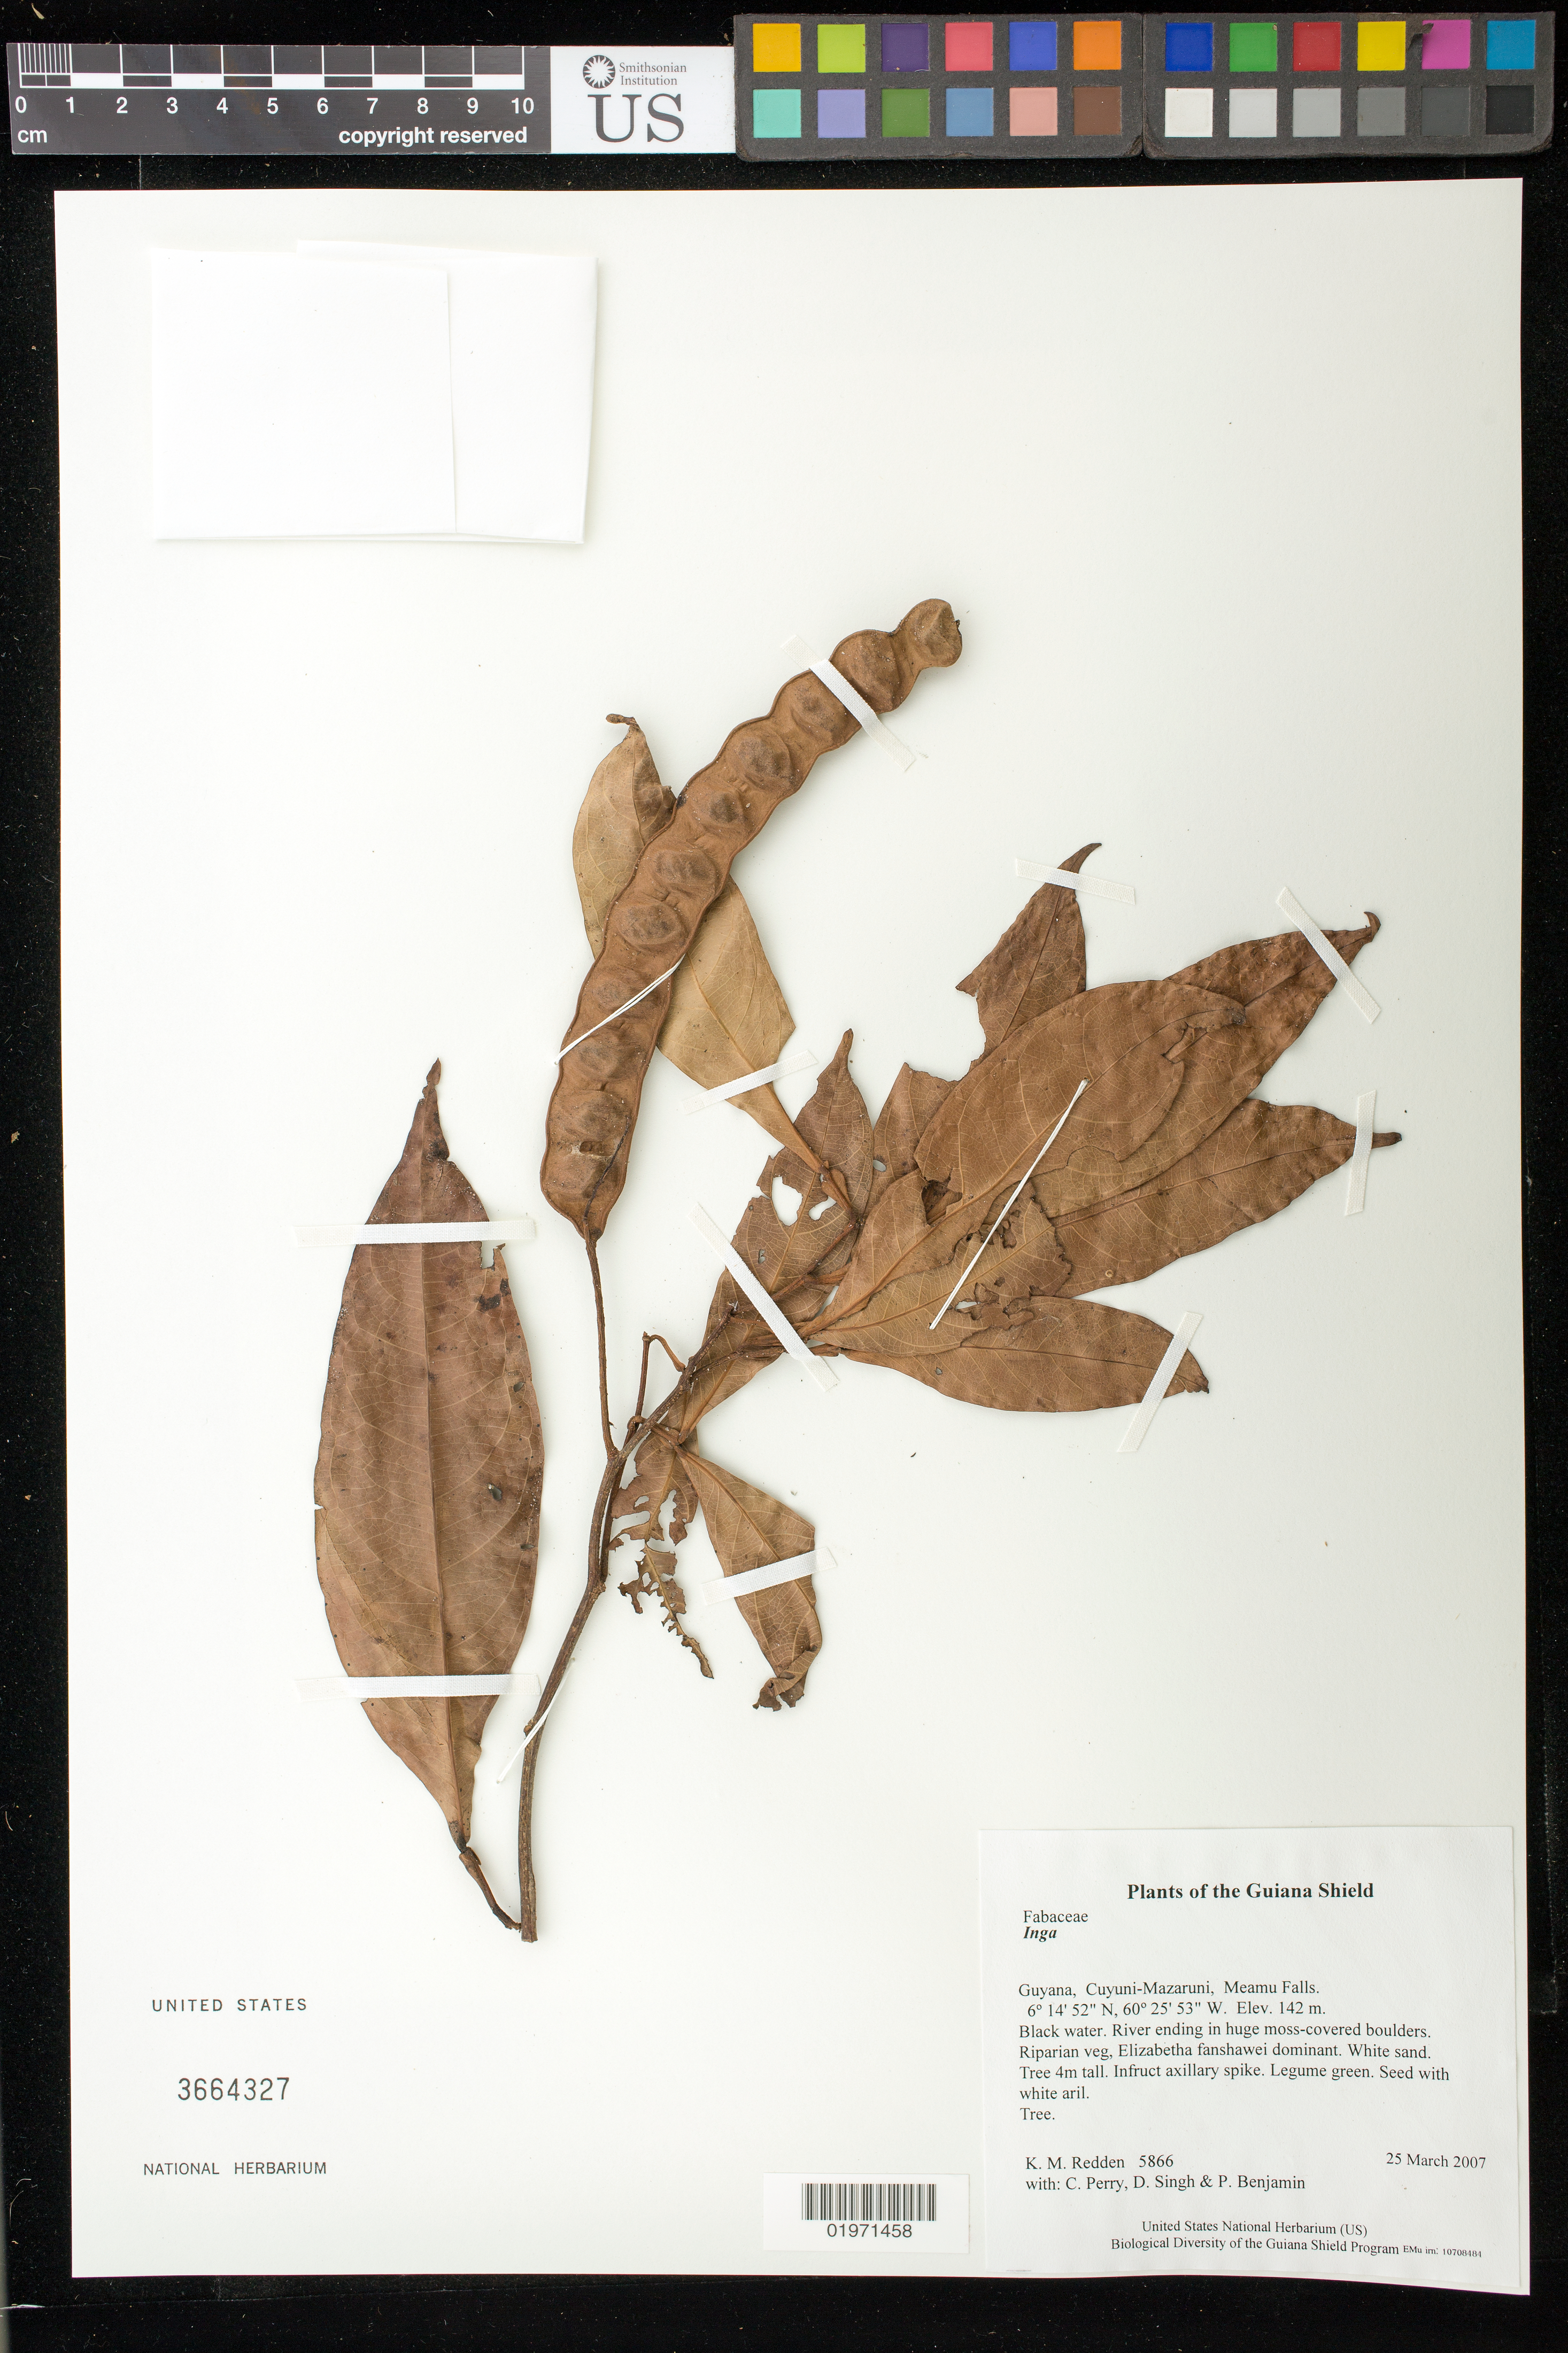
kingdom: Plantae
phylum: Tracheophyta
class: Magnoliopsida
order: Fabales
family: Fabaceae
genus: Inga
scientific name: Inga sp.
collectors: K. M. Redden, C. Perry, D. Singh & P. Benjamin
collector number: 5866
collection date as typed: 25 March 2007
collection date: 2007-03-25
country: Guyana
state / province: Cuyuni-Mazaruni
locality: Meamu Falls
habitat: Black water. River ending in huge moss-covered boulders. Riparian veg, Elizabetha fanshawei dominant. White sand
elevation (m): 142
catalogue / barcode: US 3664327